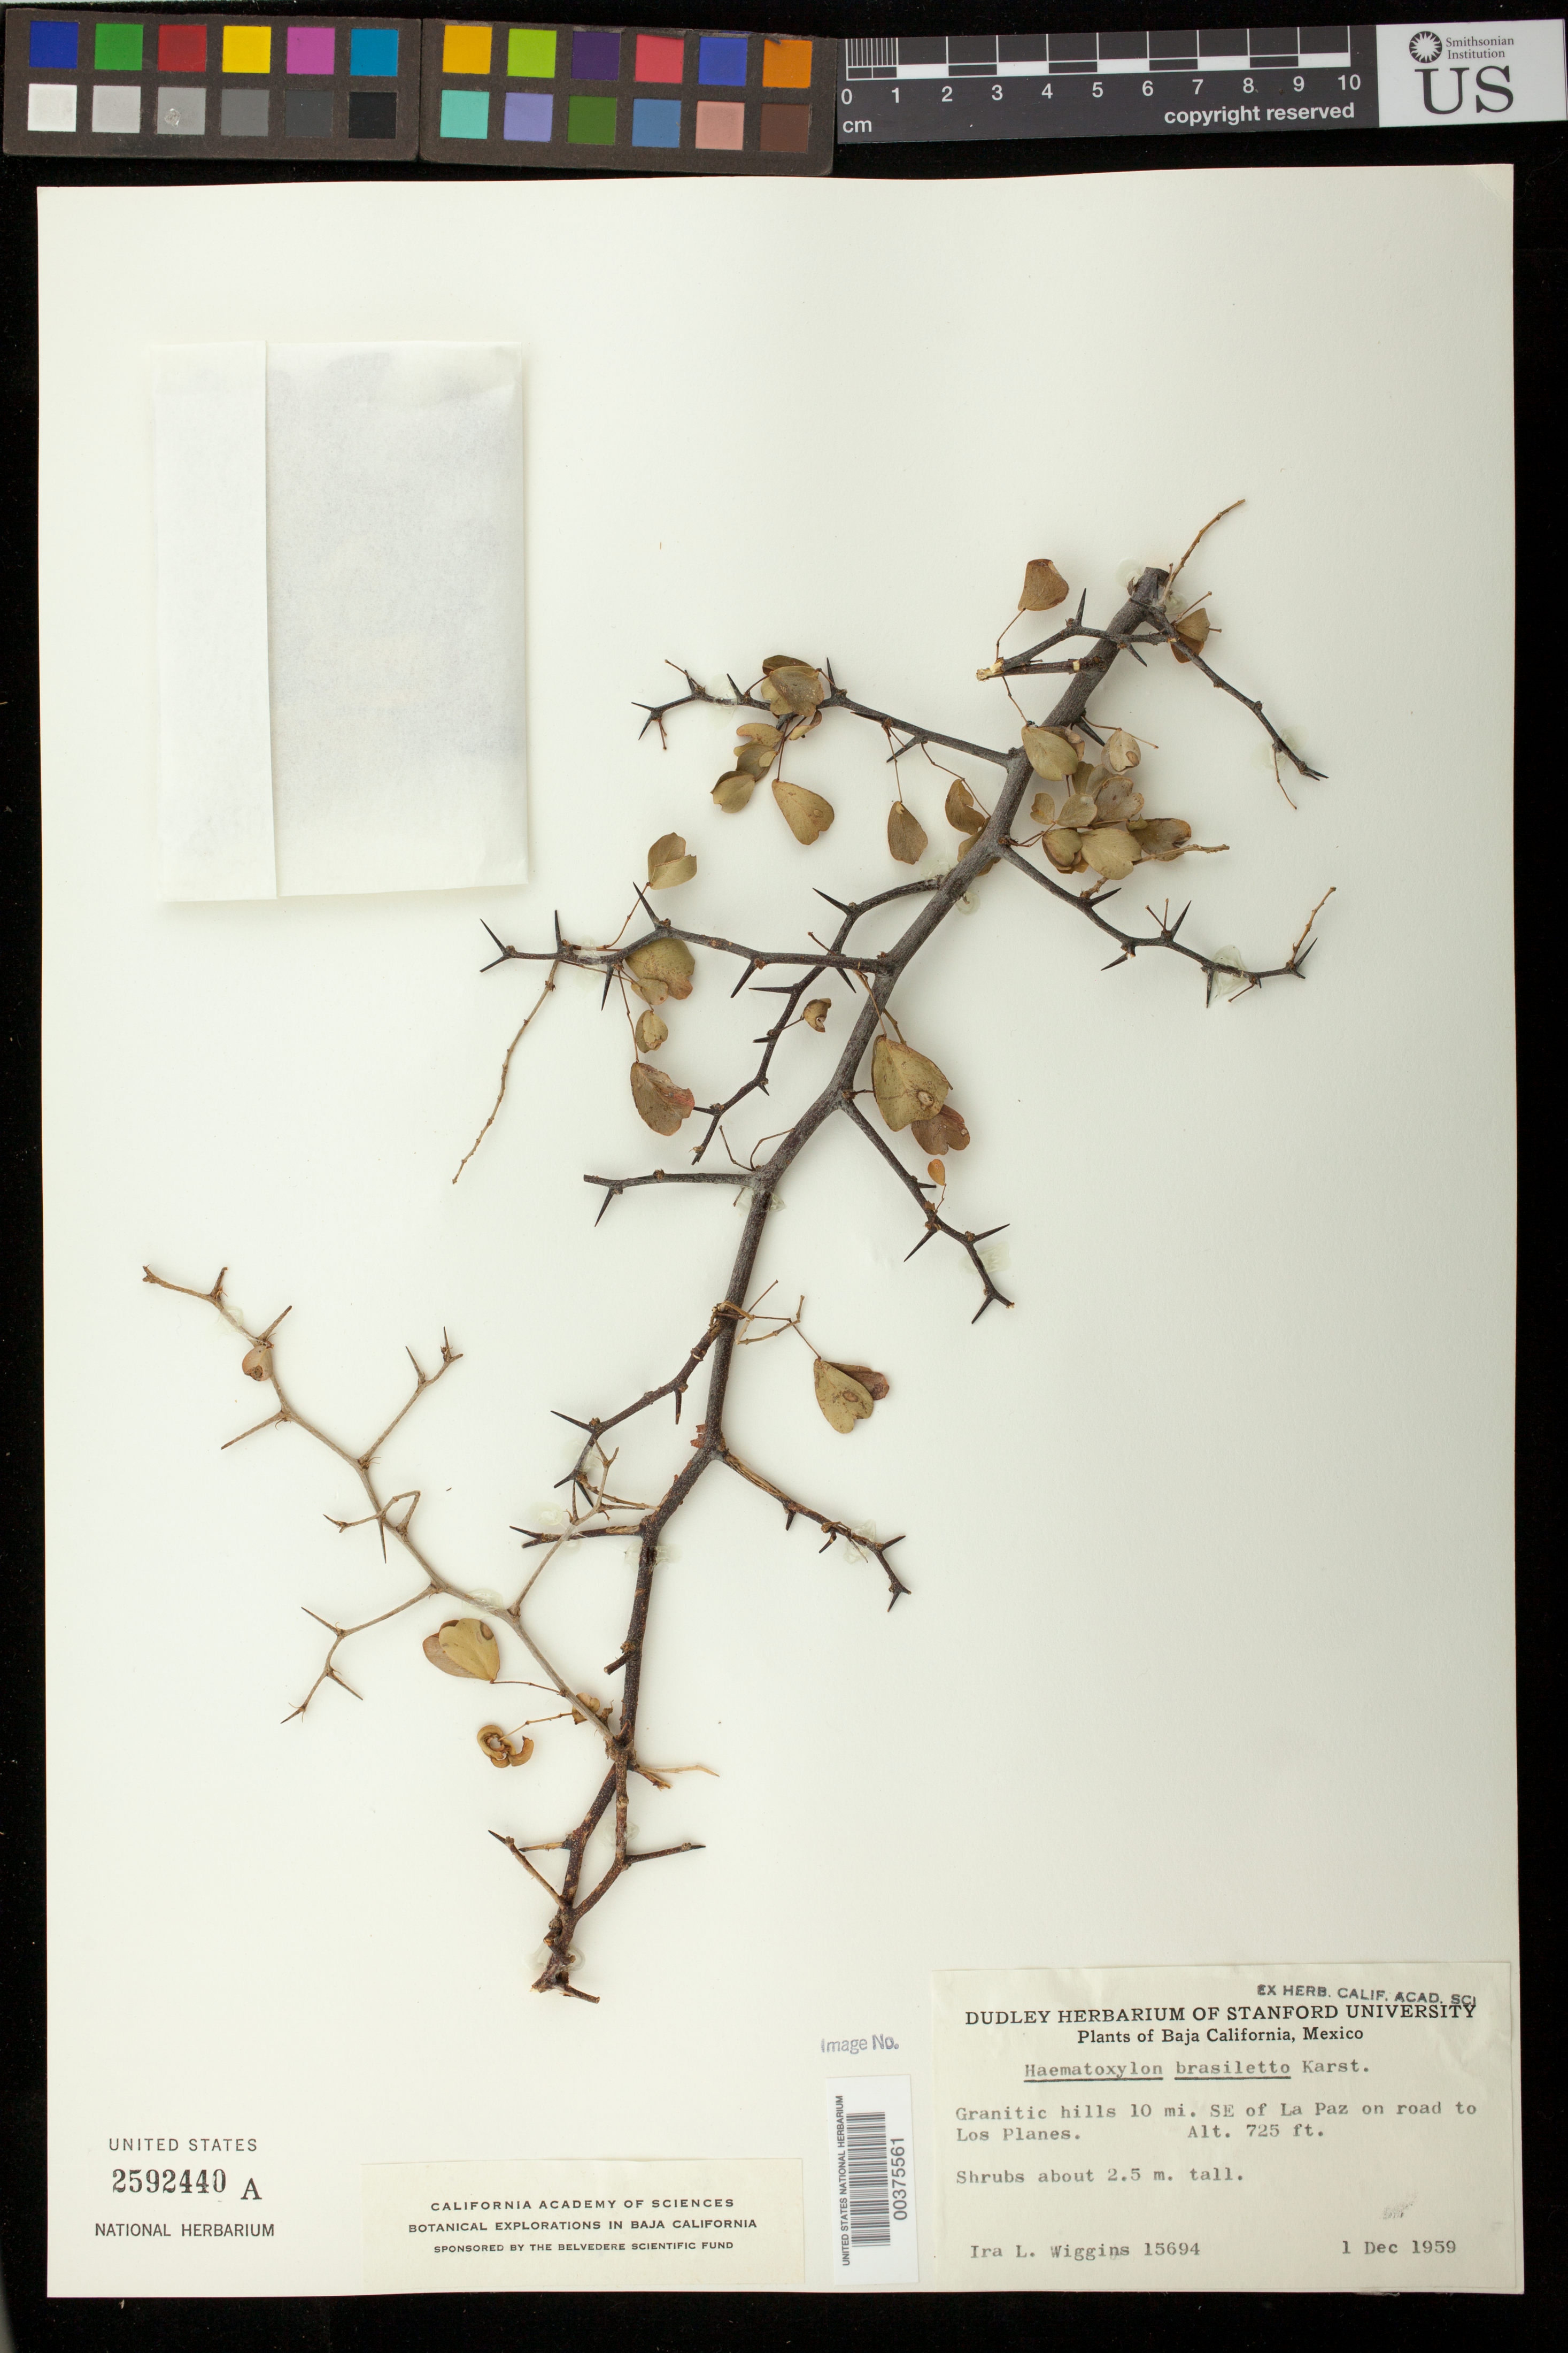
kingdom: Plantae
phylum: Tracheophyta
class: Magnoliopsida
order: Fabales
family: Fabaceae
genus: Haematoxylum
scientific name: Haematoxylum brasiletto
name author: H. Karst.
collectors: I. L. Wiggins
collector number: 15694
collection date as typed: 01 Dec 1959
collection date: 1959-12-01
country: Mexico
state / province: Baja California Sur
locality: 10 mi. SE of La Paz on road to Los Planes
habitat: Granitic hills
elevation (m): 221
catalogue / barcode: US 2592440A